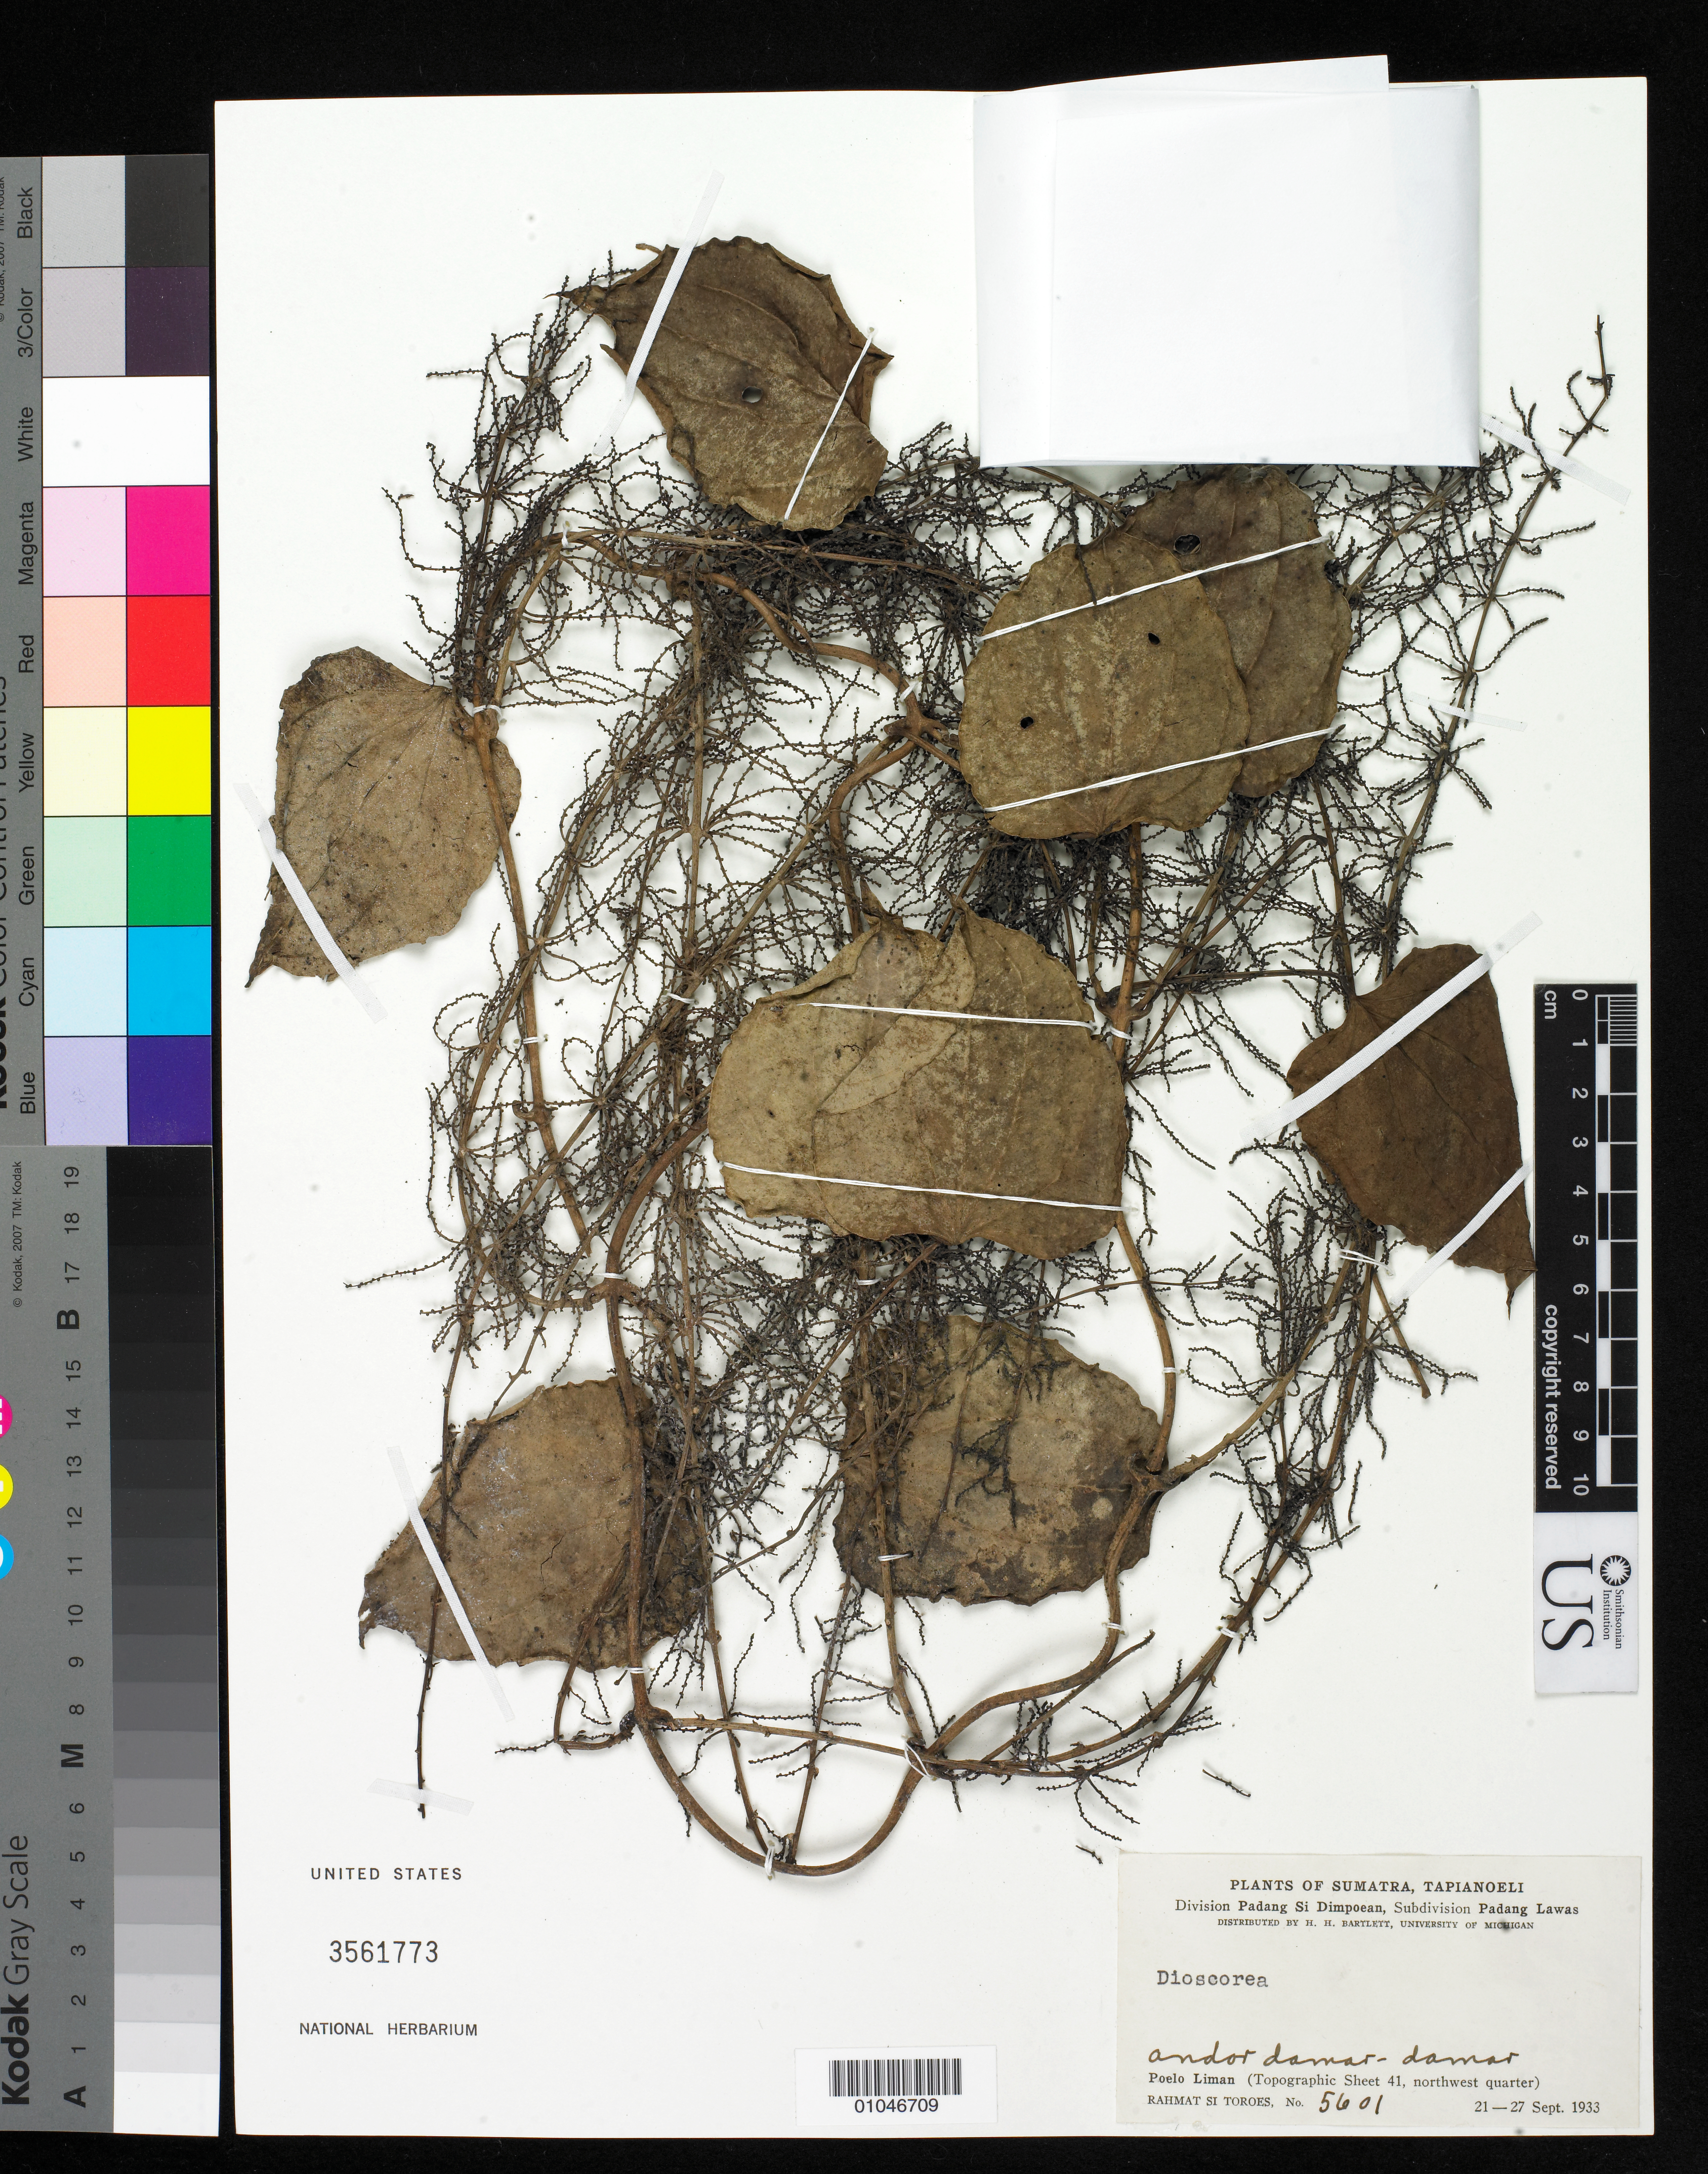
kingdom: Plantae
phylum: Tracheophyta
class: Liliopsida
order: Dioscoreales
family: Dioscoreaceae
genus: Dioscorea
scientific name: Dioscorea sp.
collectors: Rahmat Si Boeea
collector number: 5601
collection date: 1933-09-21/1933-09-27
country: Indonesia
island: Sumatra I.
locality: (Tapianoeli) Poelo Liman, subdivision Padang Lawas, division Padang Si Dimpoean, Sumatra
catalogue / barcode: US 3561773